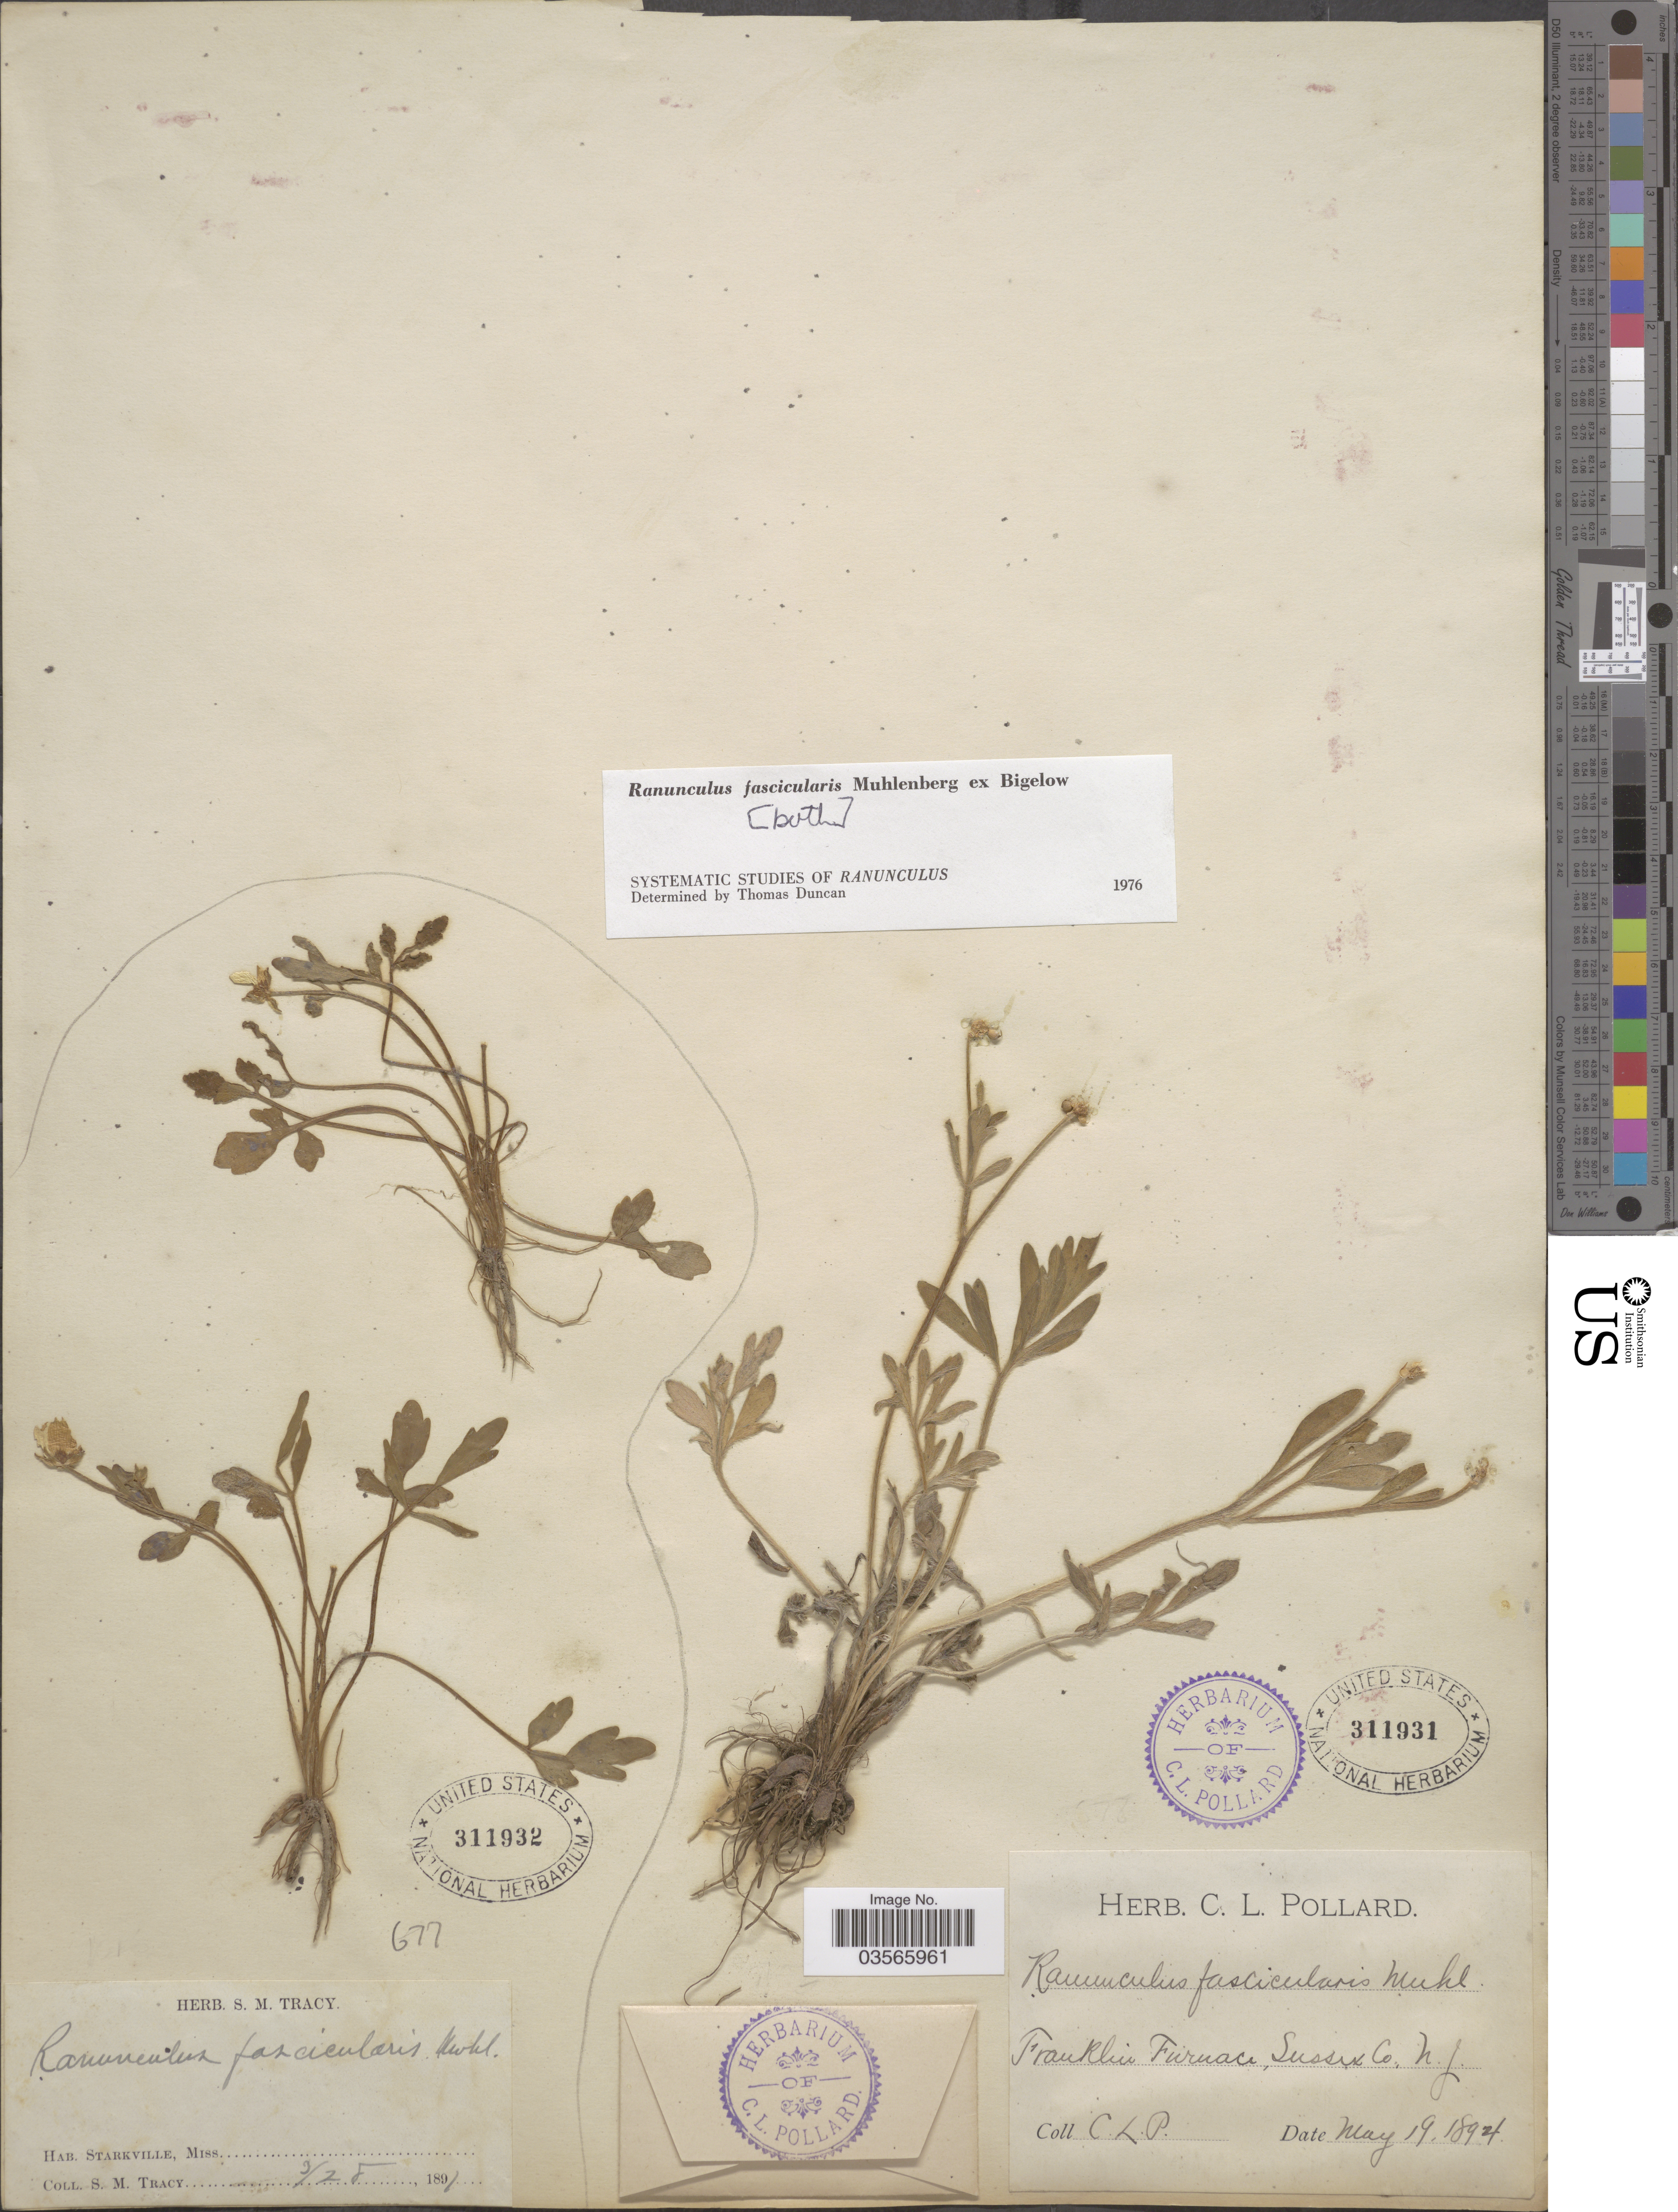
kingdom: Plantae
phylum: Tracheophyta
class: Magnoliopsida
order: Ranunculales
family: Ranunculaceae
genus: Ranunculus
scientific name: Ranunculus fascicularis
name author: Muhl. ex Bigelow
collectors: S. M. Tracy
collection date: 1891-03-28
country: United States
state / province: Mississippi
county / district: Oktibbeha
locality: Starkville.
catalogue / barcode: US 311932